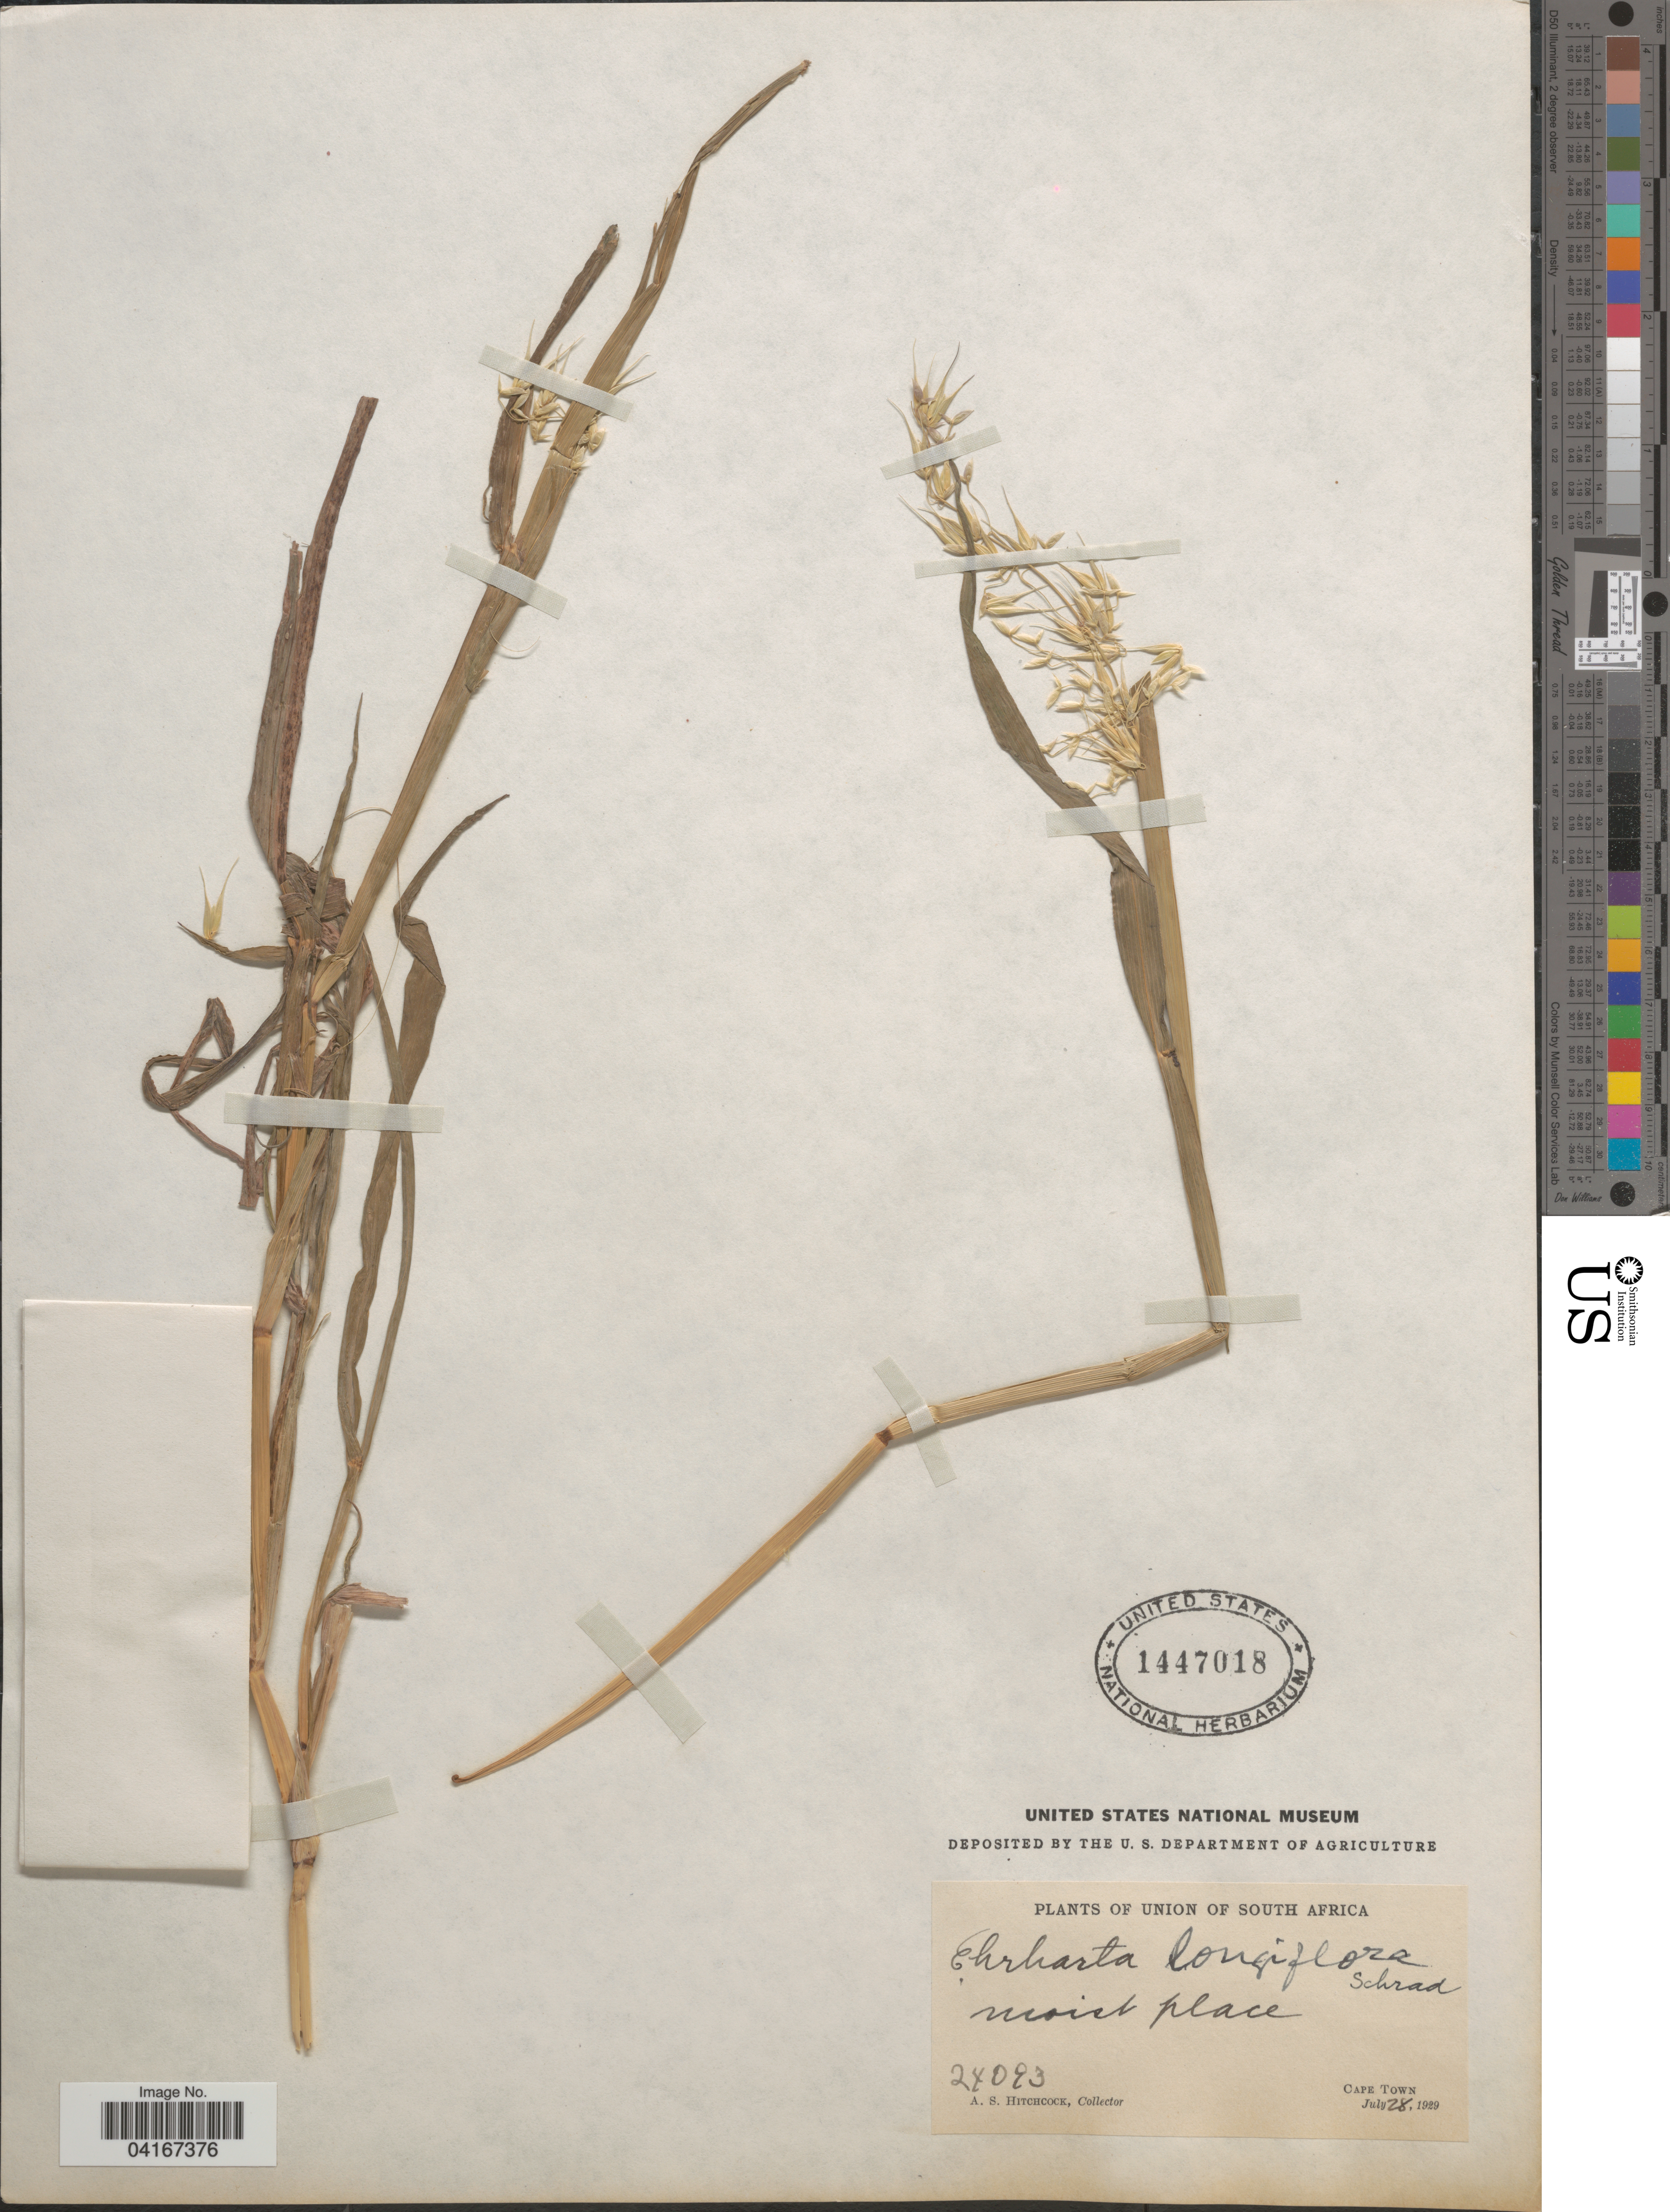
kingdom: Plantae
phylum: Tracheophyta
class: Liliopsida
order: Poales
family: Poaceae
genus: Ehrharta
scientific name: Ehrharta longiflora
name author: Sm.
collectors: A. S. Hitchcock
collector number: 24093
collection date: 1929-07-28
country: South Africa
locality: Union of south Africa. Cape Town.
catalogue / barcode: US 1447018